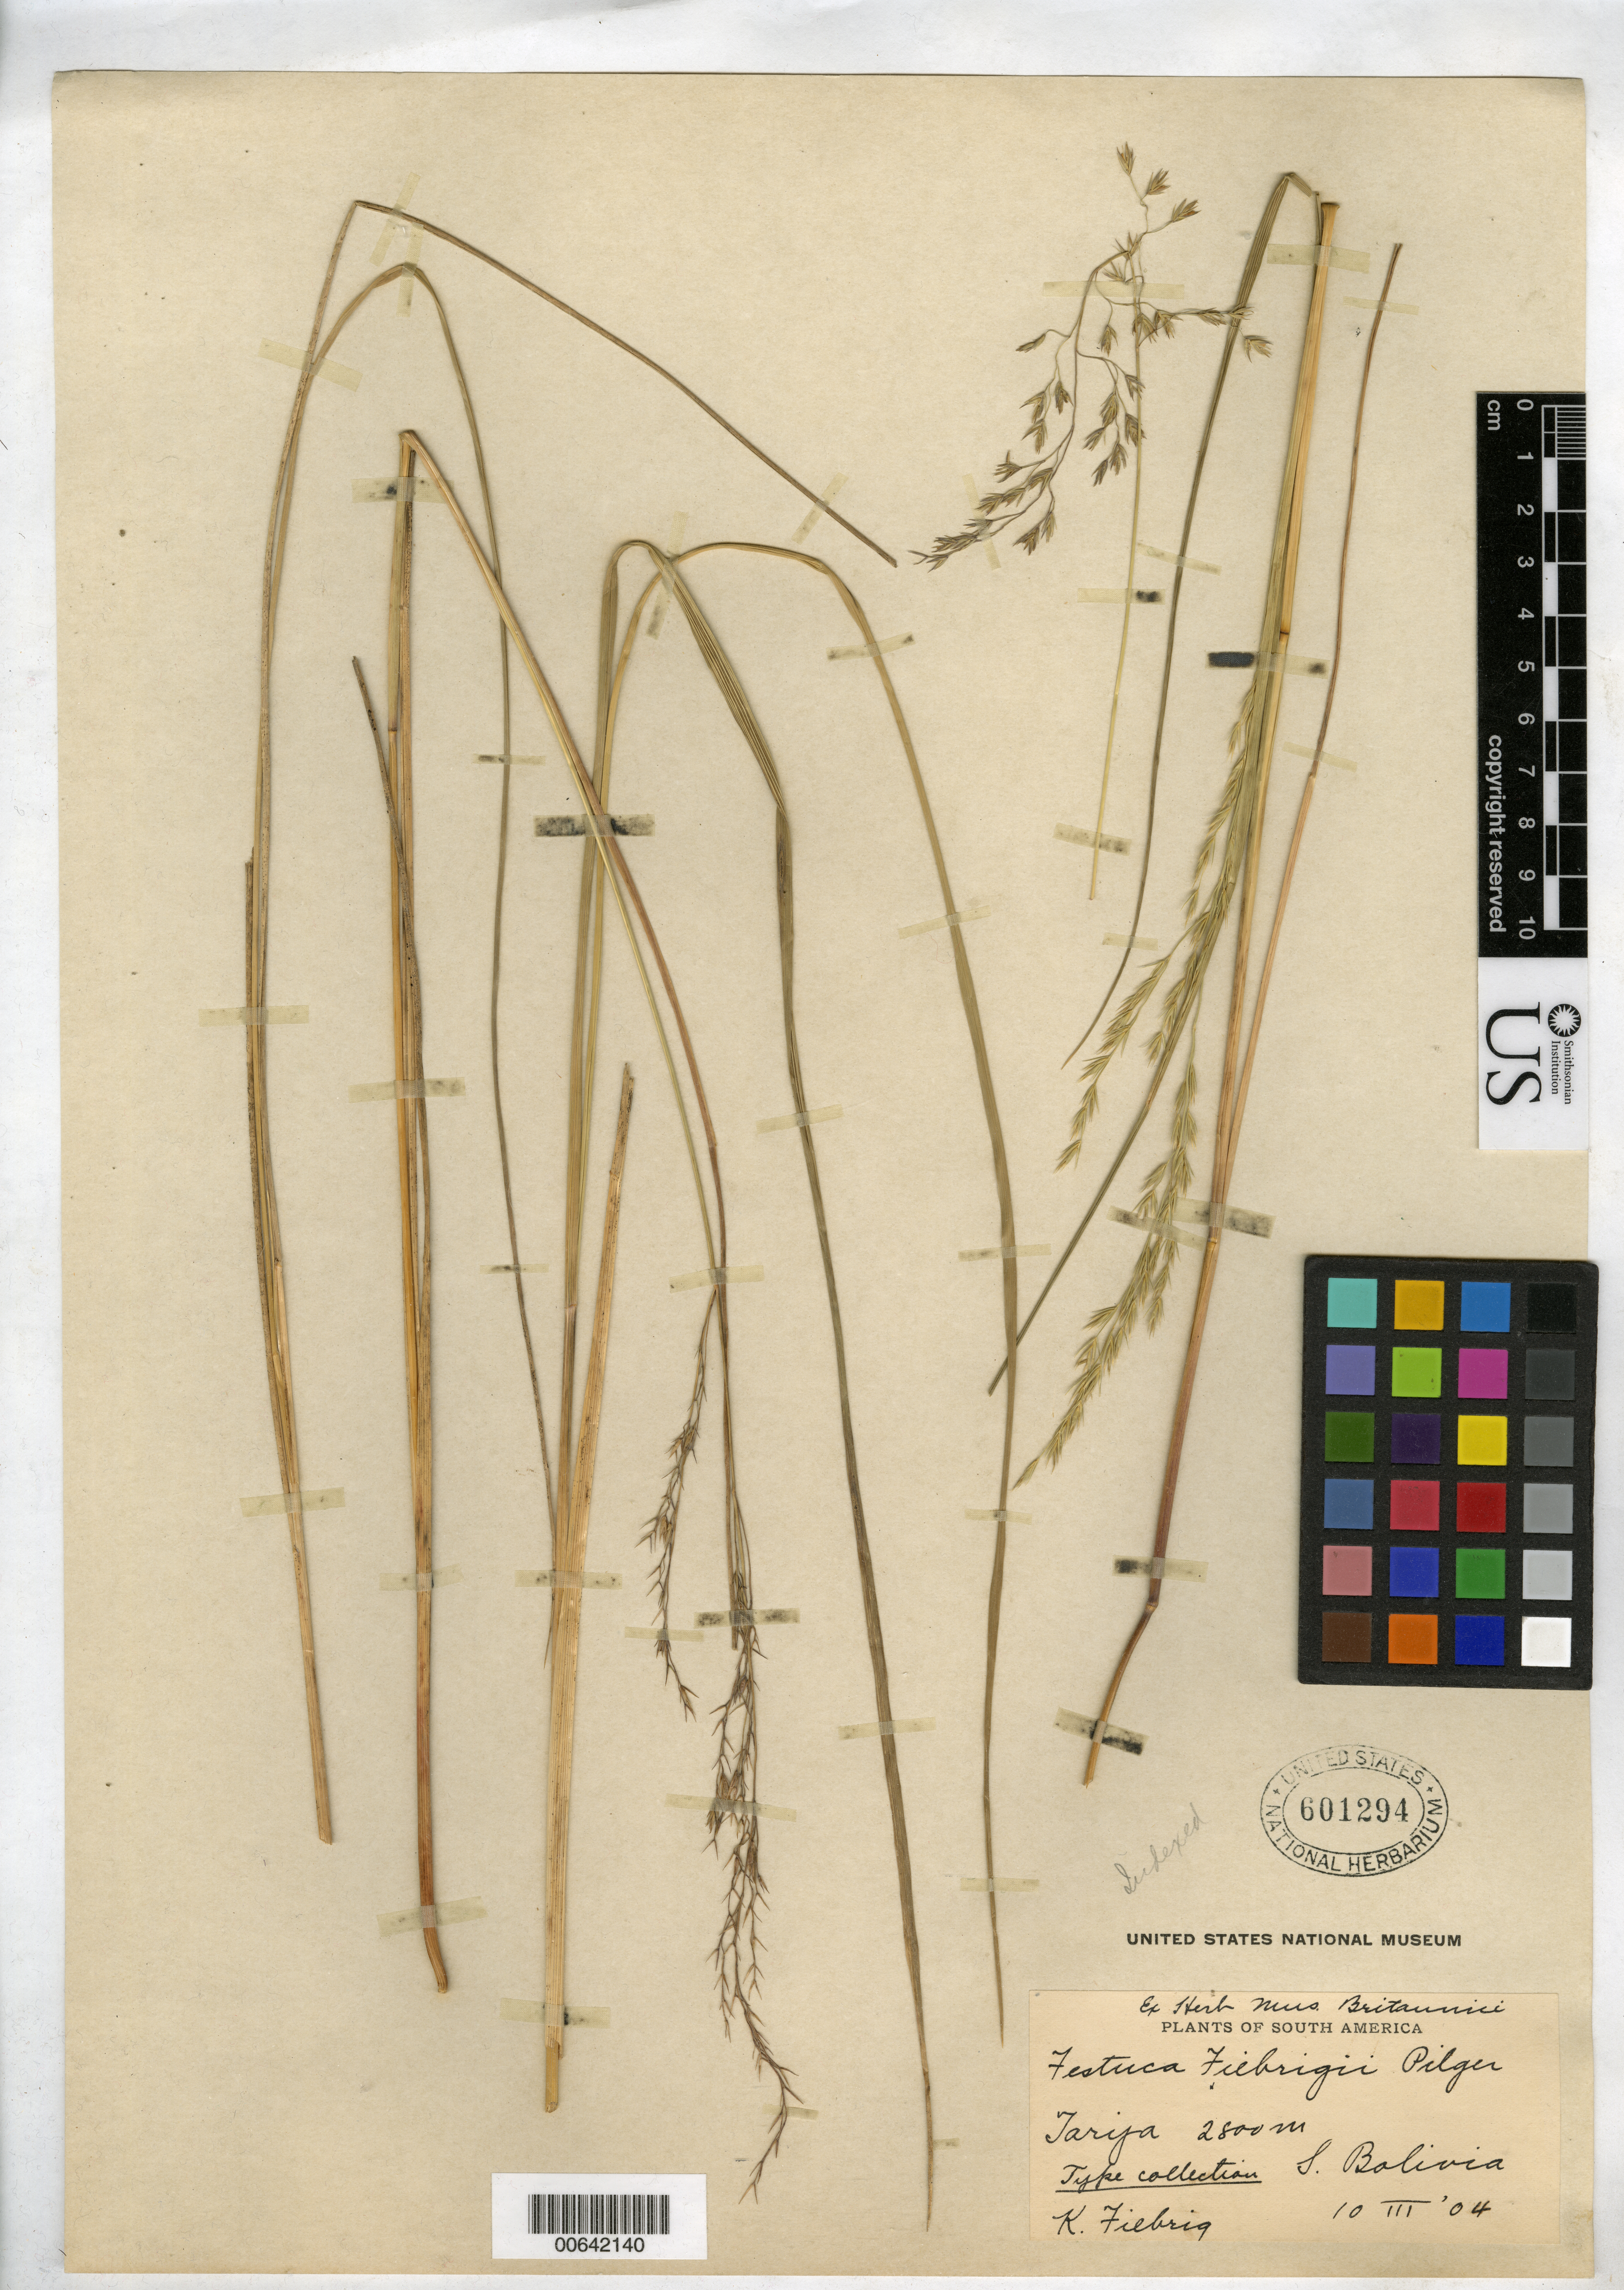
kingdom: Plantae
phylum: Tracheophyta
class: Liliopsida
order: Poales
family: Poaceae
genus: Festuca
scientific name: Festuca fiebrigii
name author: Pilg.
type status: Isosyntype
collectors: K. Fiebrig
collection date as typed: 10 Mar 1904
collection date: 1904-03-10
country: Bolivia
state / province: Tarija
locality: Tarija, S. Bolivia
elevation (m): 2800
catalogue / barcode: US 601294